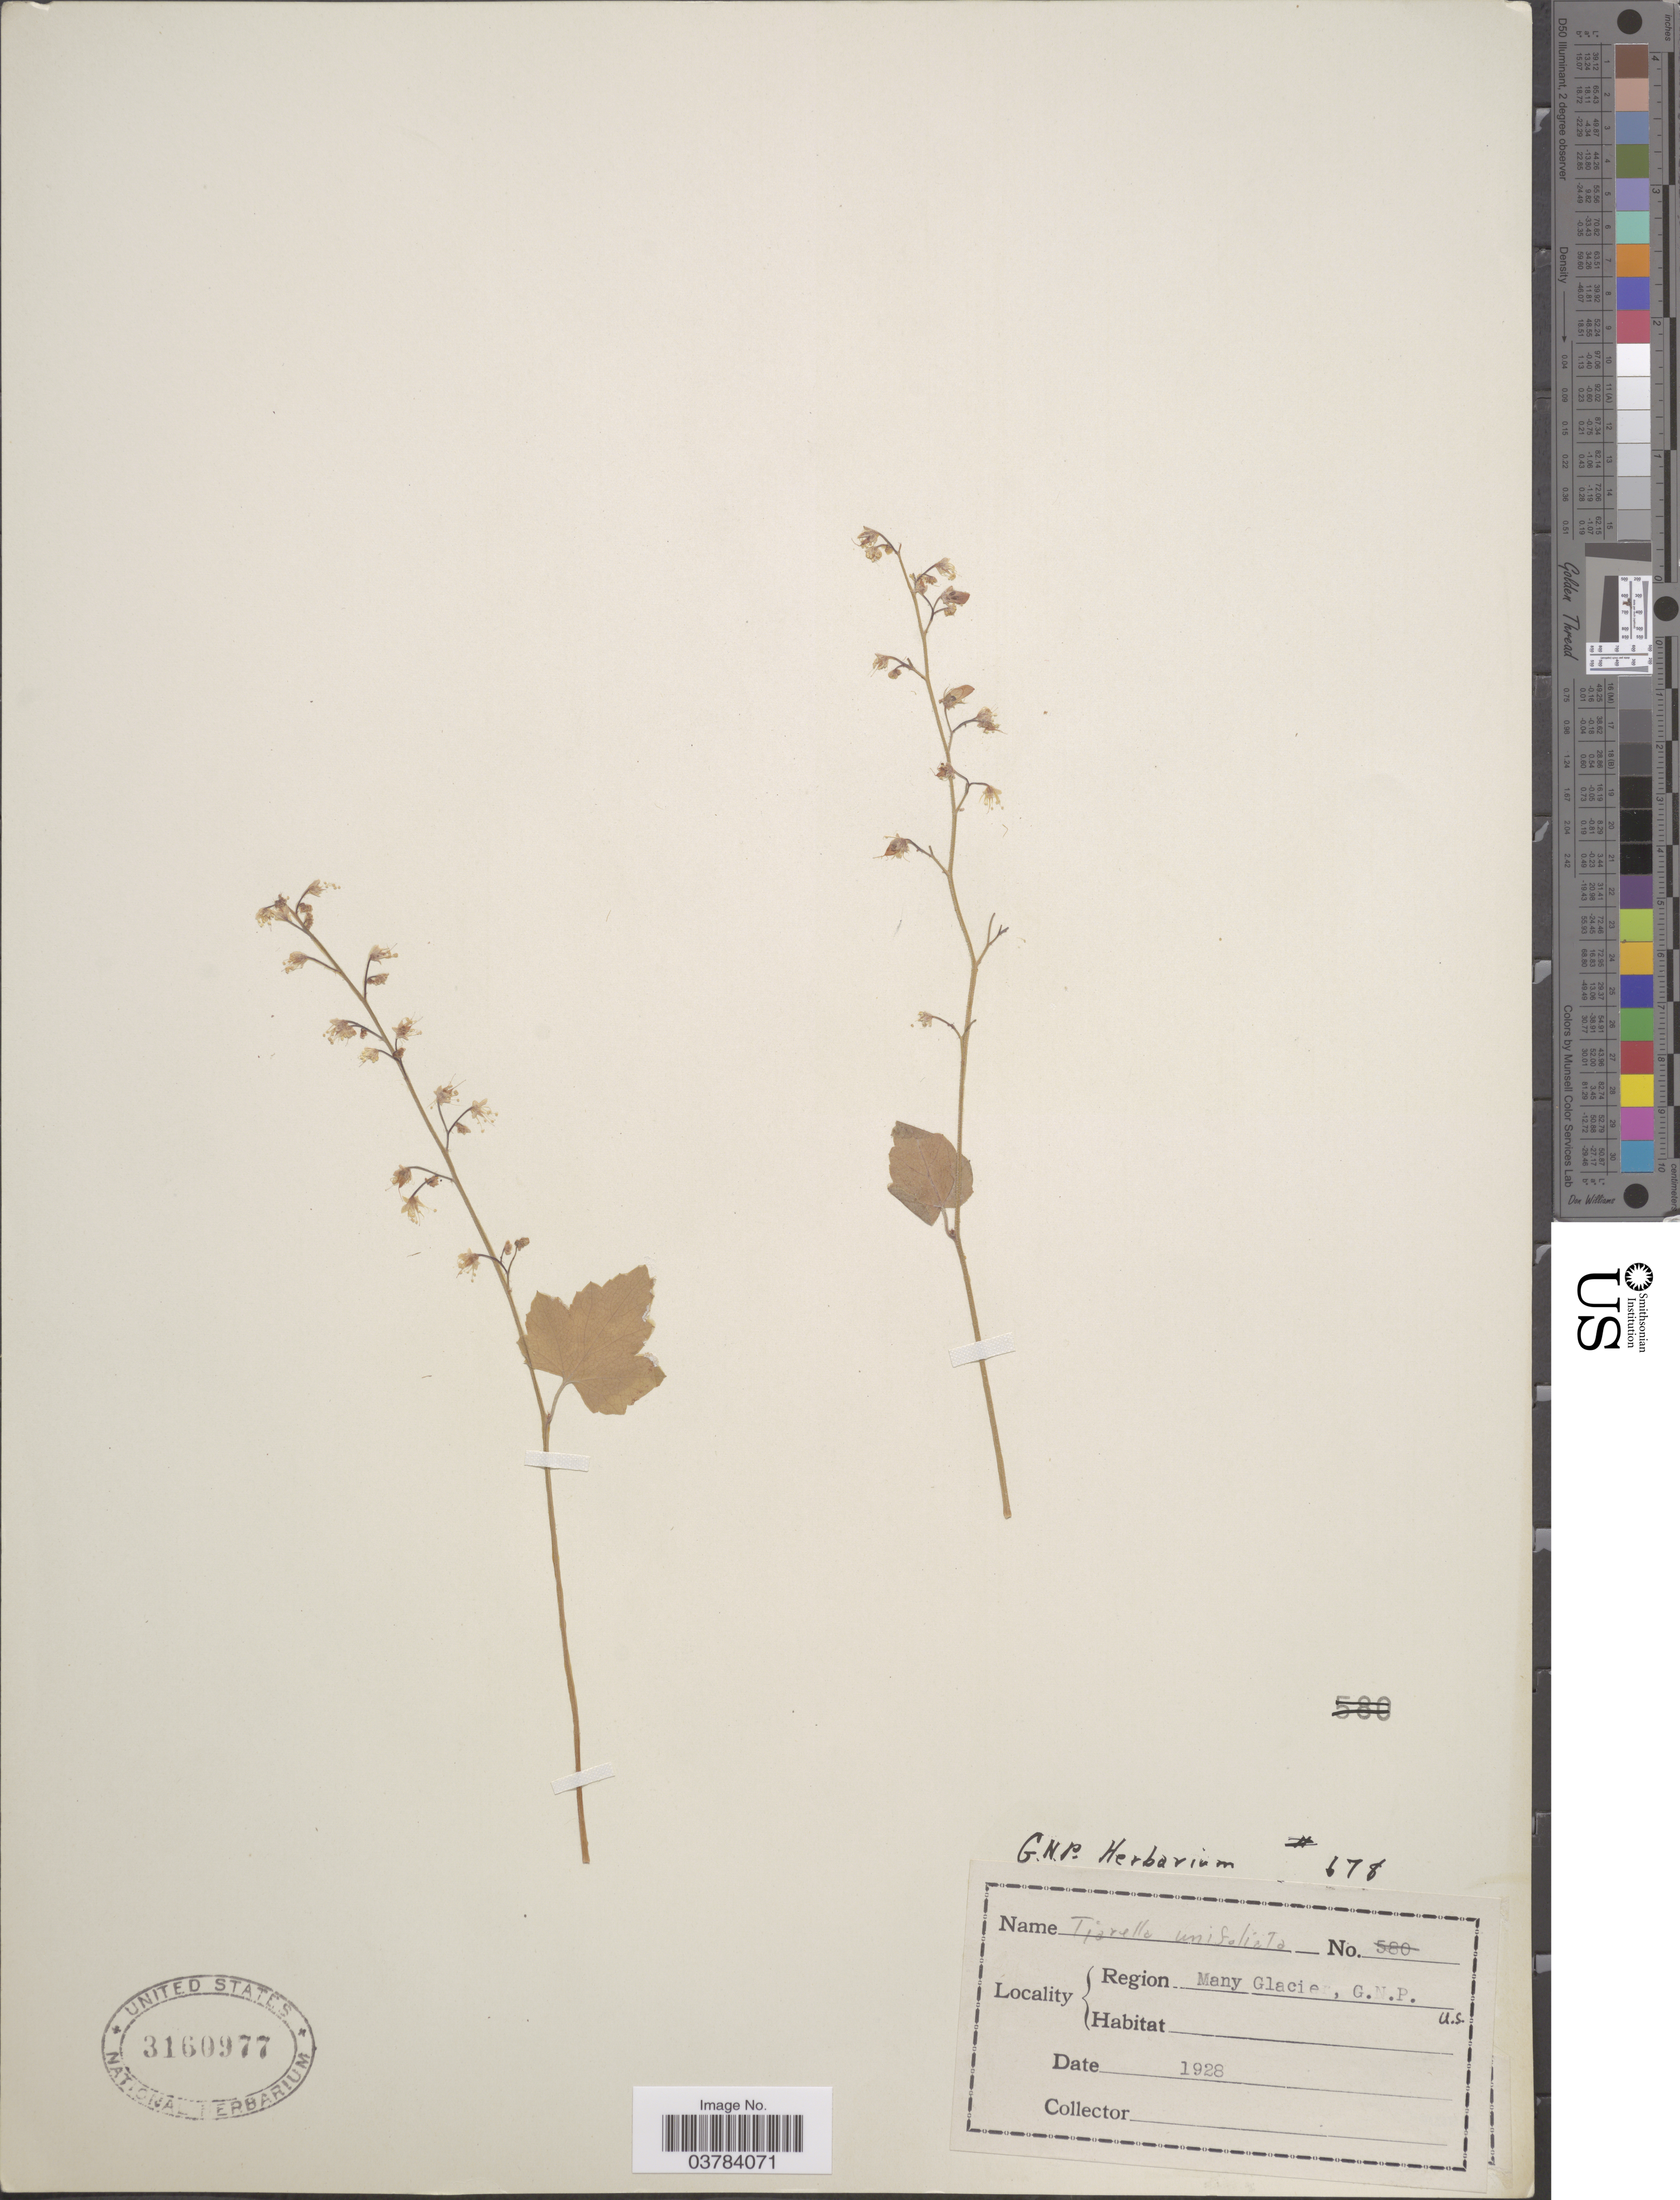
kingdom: Plantae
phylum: Tracheophyta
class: Magnoliopsida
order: Saxifragales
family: Saxifragaceae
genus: Tiarella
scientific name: Tiarella unifoliata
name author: Hook.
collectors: ex herb. G. N. P.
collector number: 678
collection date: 1928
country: United States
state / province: Montana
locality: Region Many Glacier, G.N.P. U.S.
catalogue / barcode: US 3160977